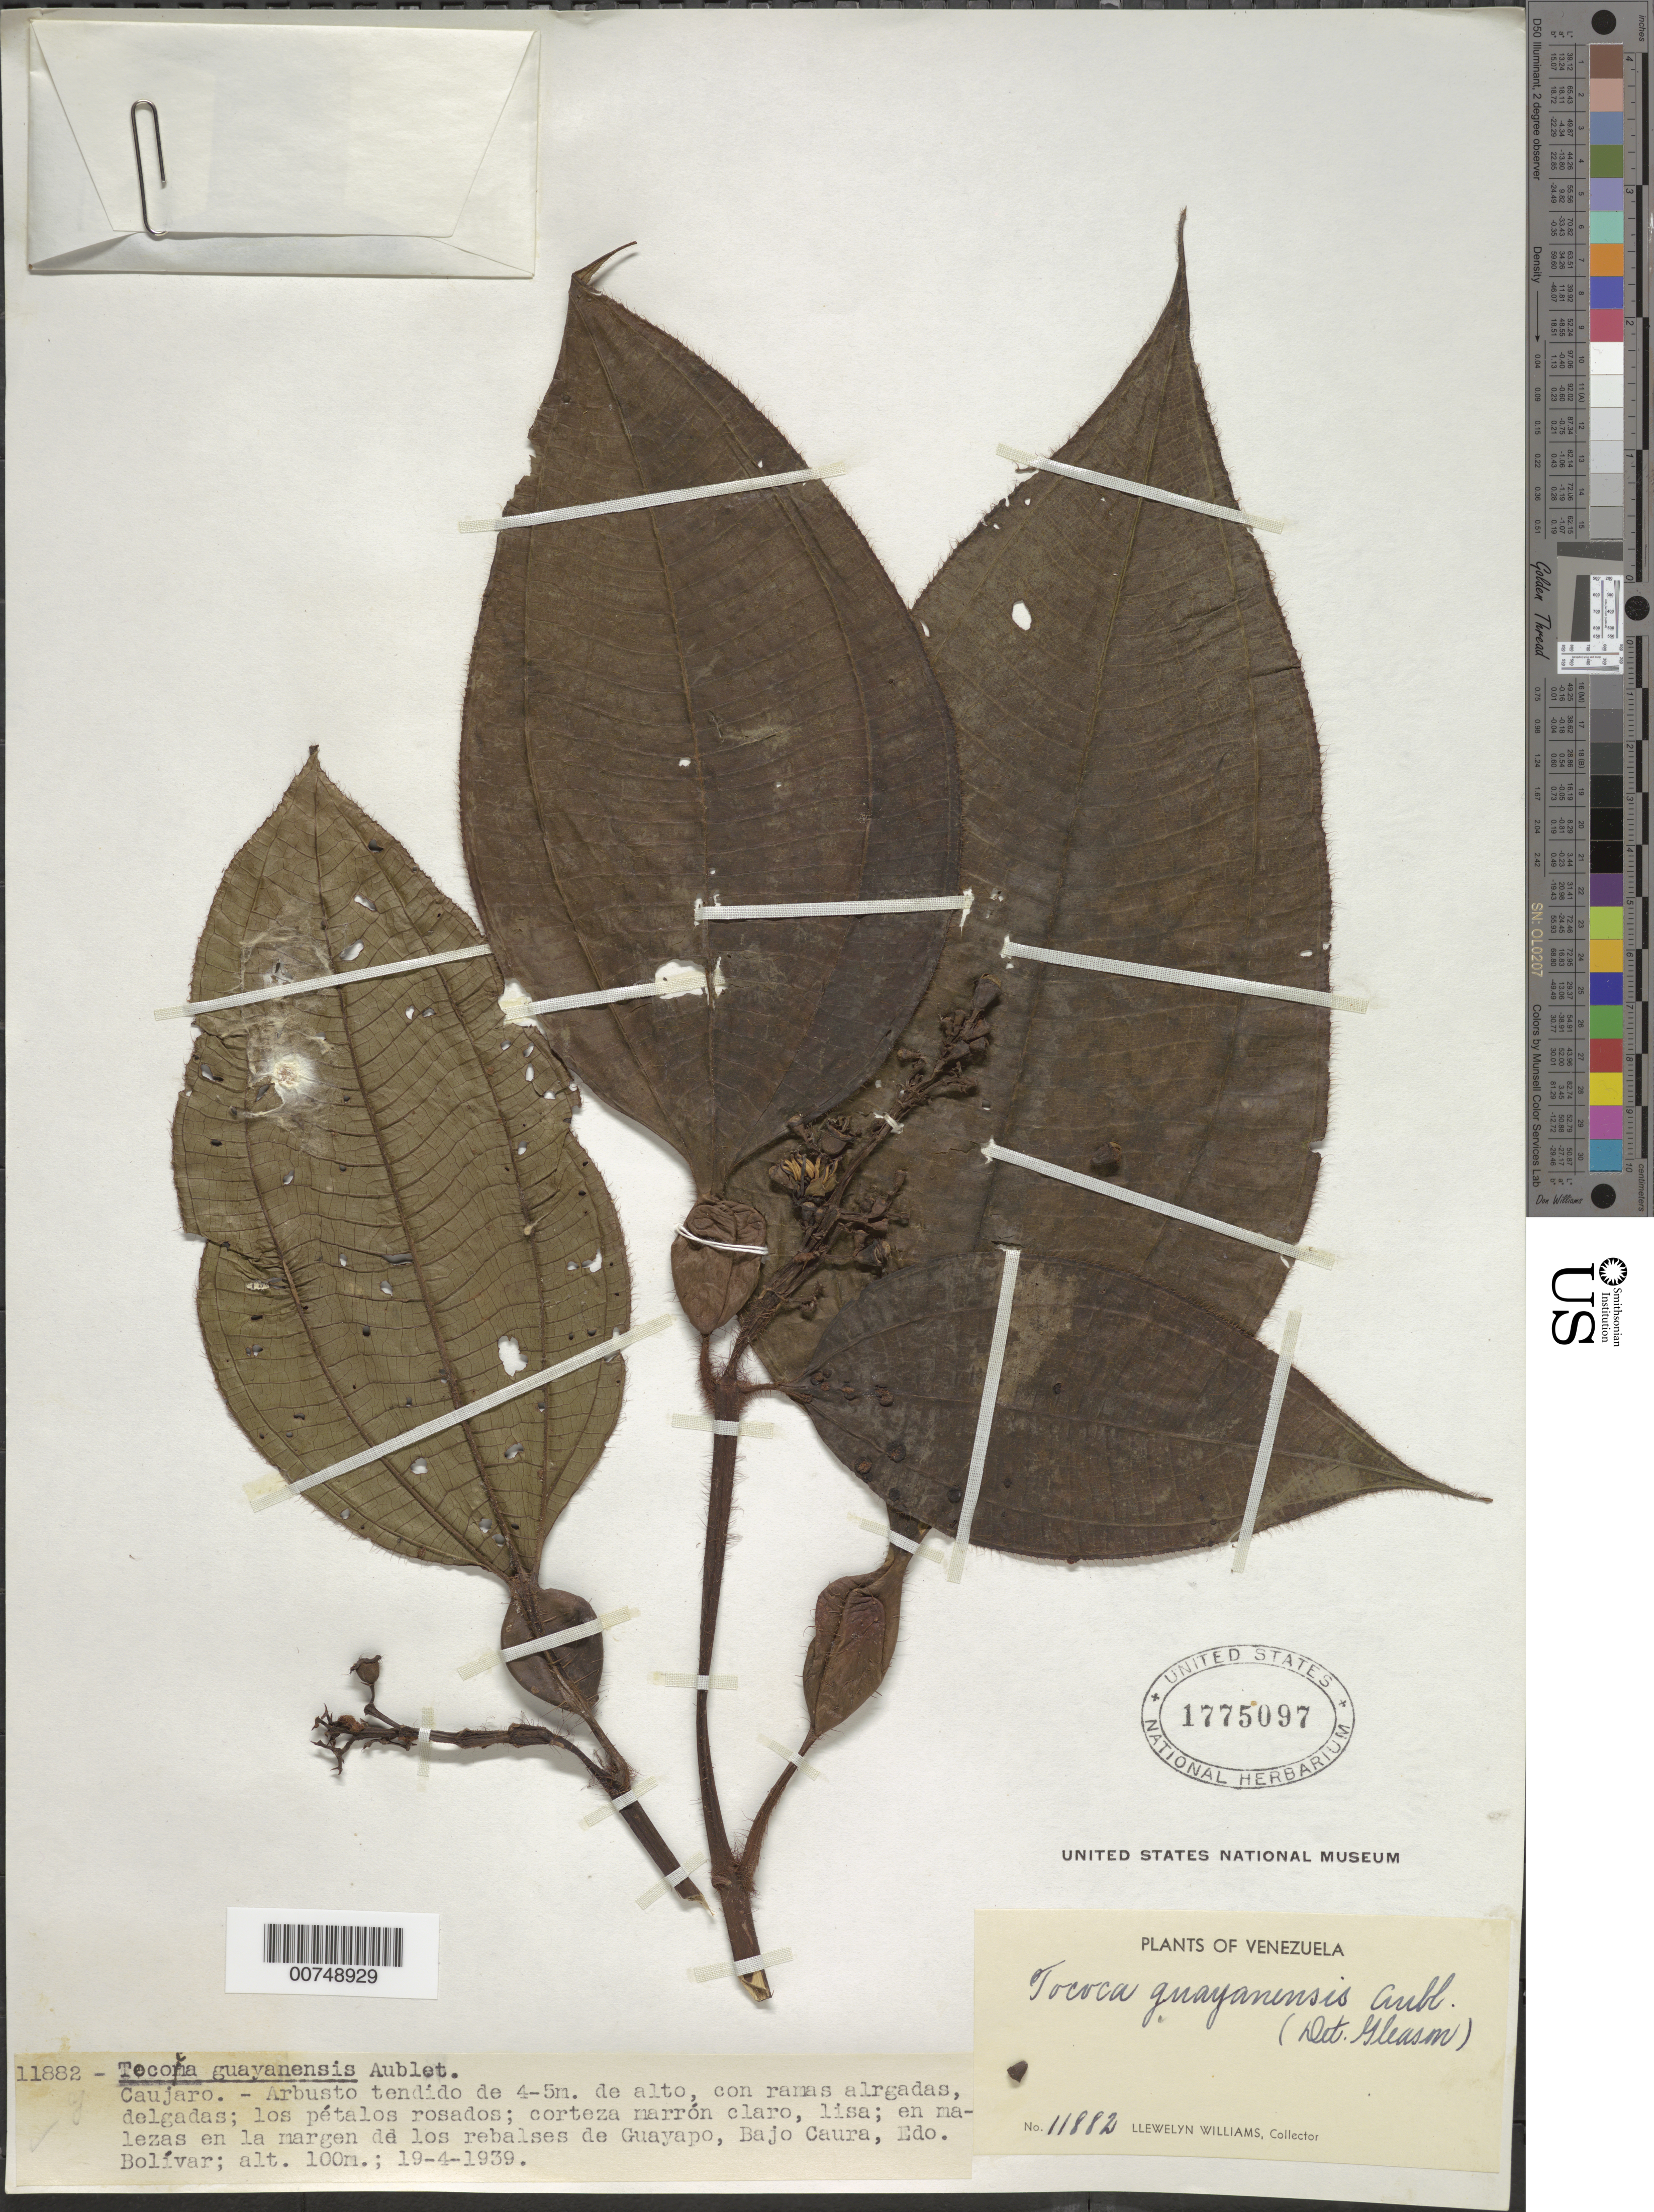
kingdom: Plantae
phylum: Tracheophyta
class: Magnoliopsida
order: Myrtales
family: Melastomataceae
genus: Tococa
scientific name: Tococa guianensis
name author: Aubl.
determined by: Gleason, H. A.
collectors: Ll. Williams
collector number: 11882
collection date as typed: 19-Apr-39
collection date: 1939-04-19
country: Venezuela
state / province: Bolívar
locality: Guayapo, Bajo Caura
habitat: Mazelas en la margen de los rebalses de Guayapo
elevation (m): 100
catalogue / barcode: US 1775097